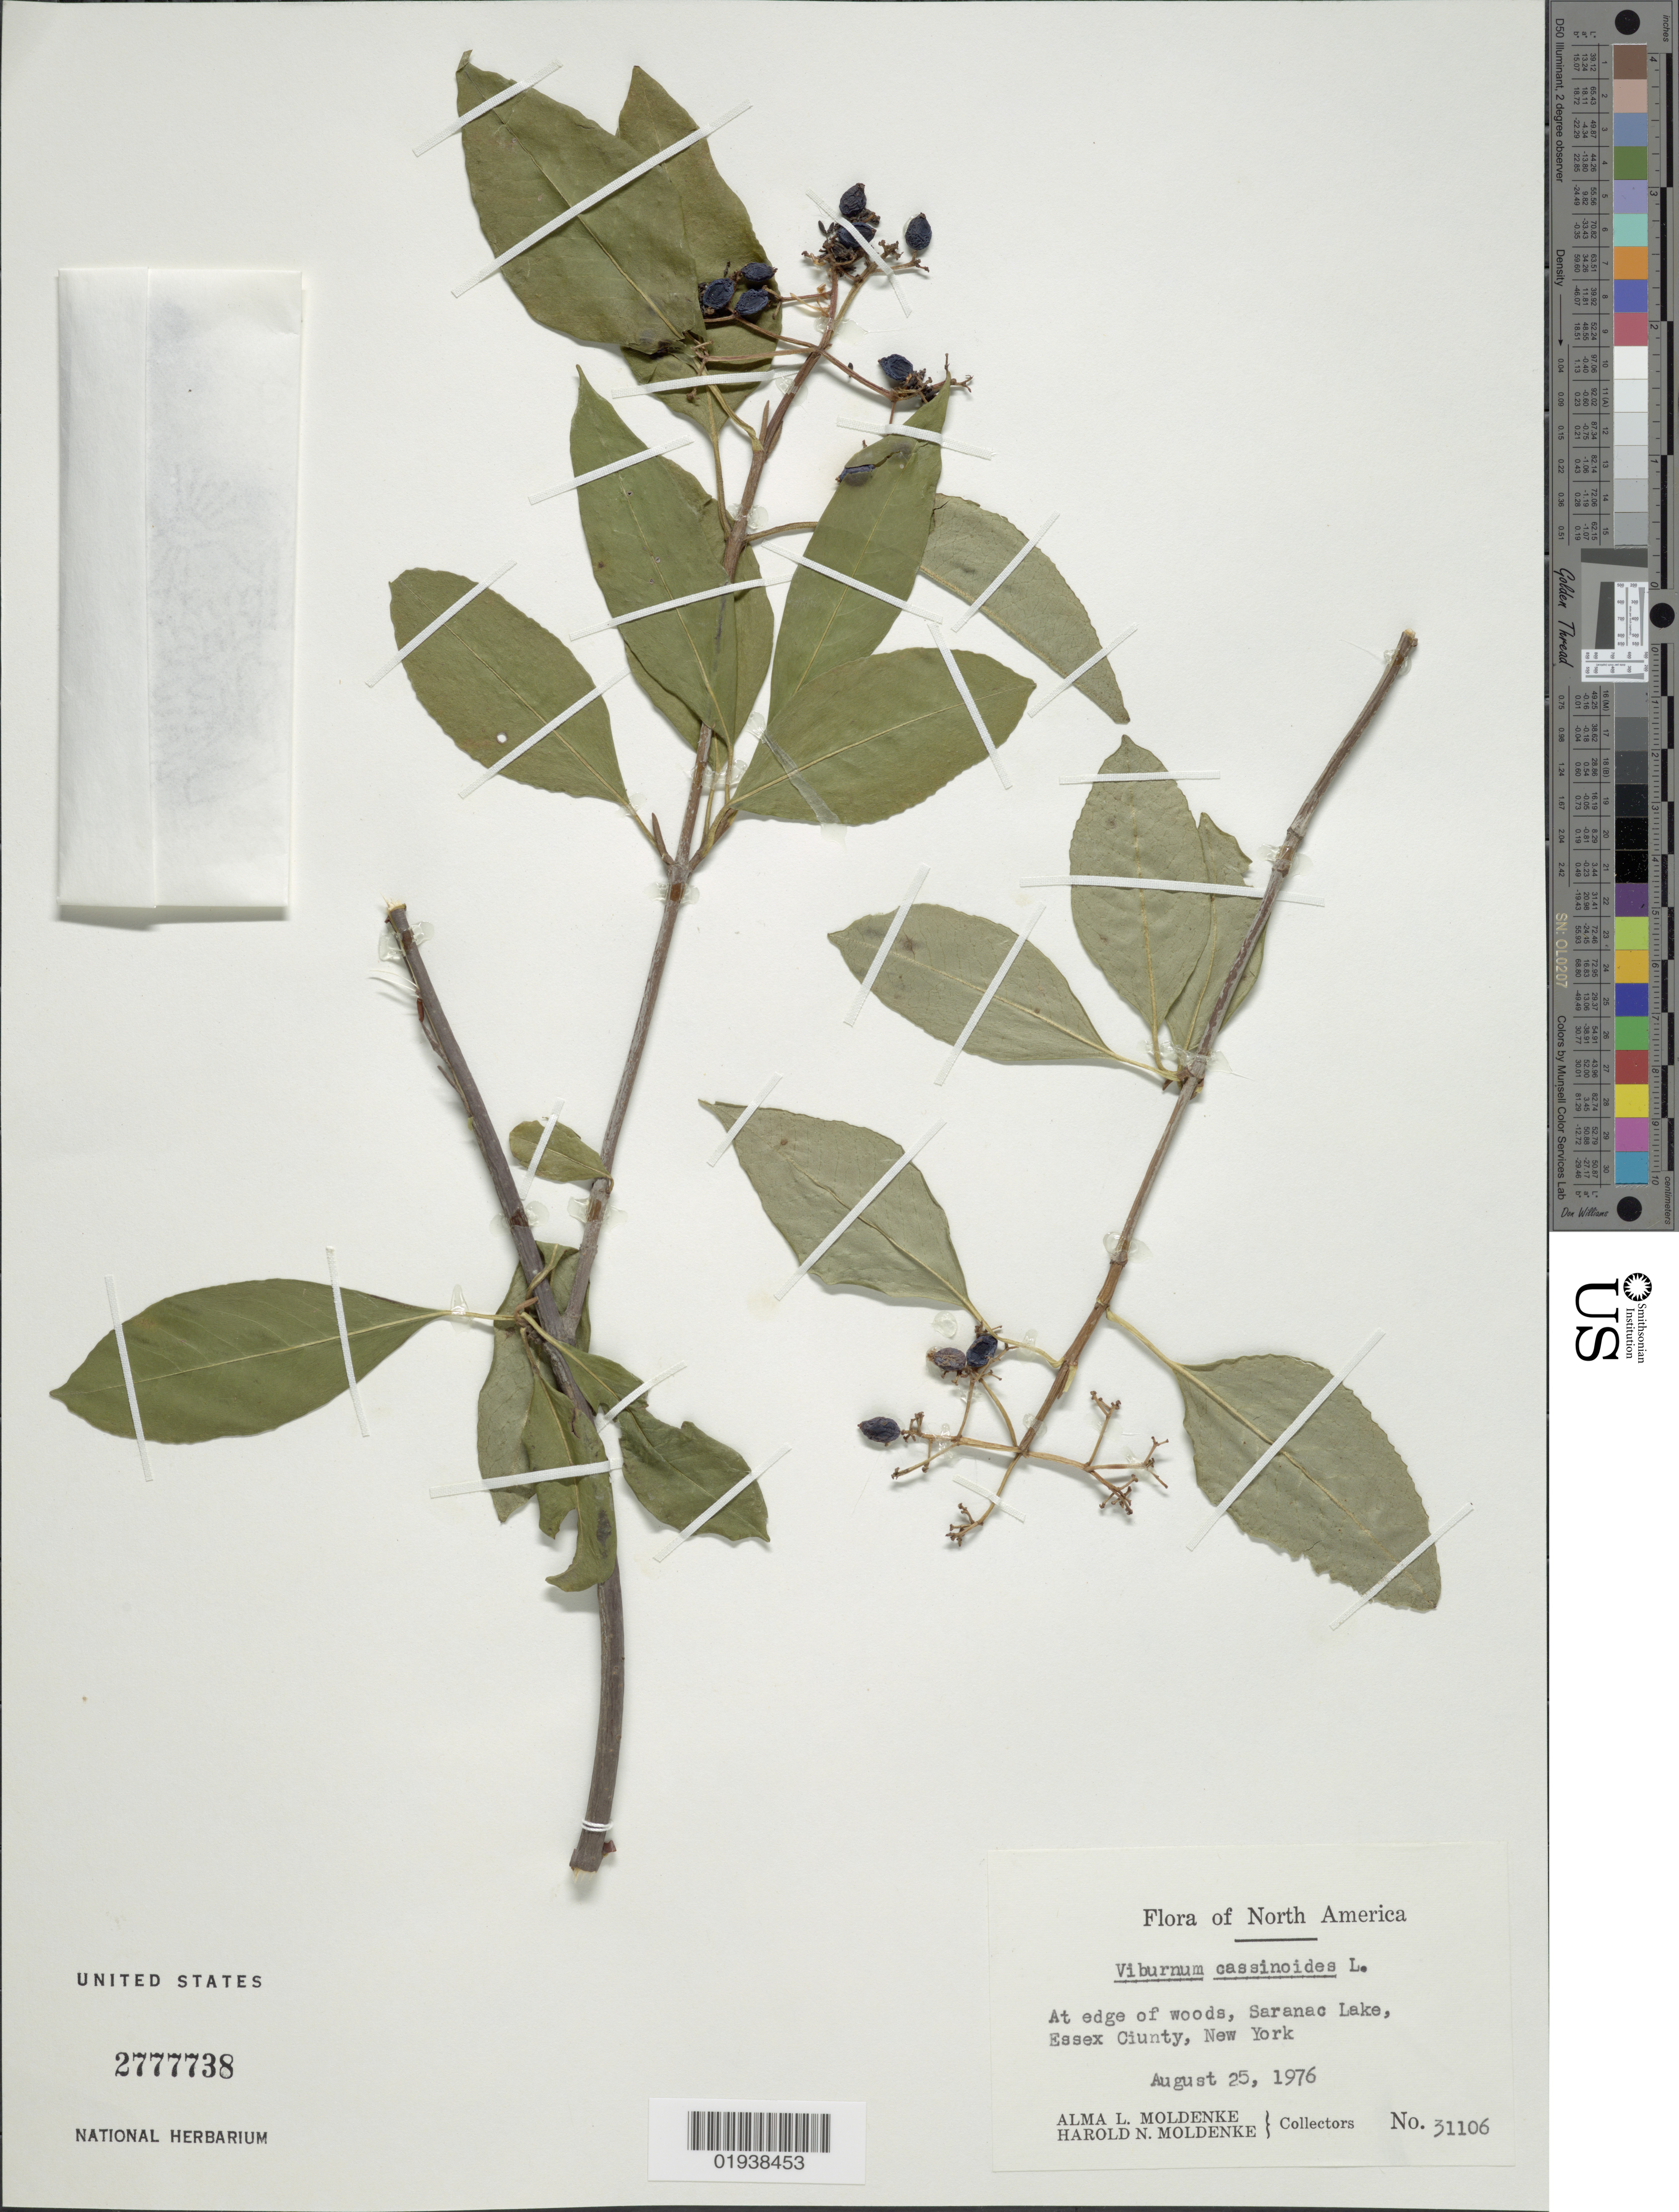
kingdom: Plantae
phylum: Tracheophyta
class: Magnoliopsida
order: Dipsacales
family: Viburnaceae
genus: Viburnum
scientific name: Viburnum cassinoides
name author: L.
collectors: A. L. Moldenke & H. N. Moldenke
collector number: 31106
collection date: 1976-08-25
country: United States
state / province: New York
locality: At edge of woods, Saranac Lake, Essex Ciunty.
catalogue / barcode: US 2777738